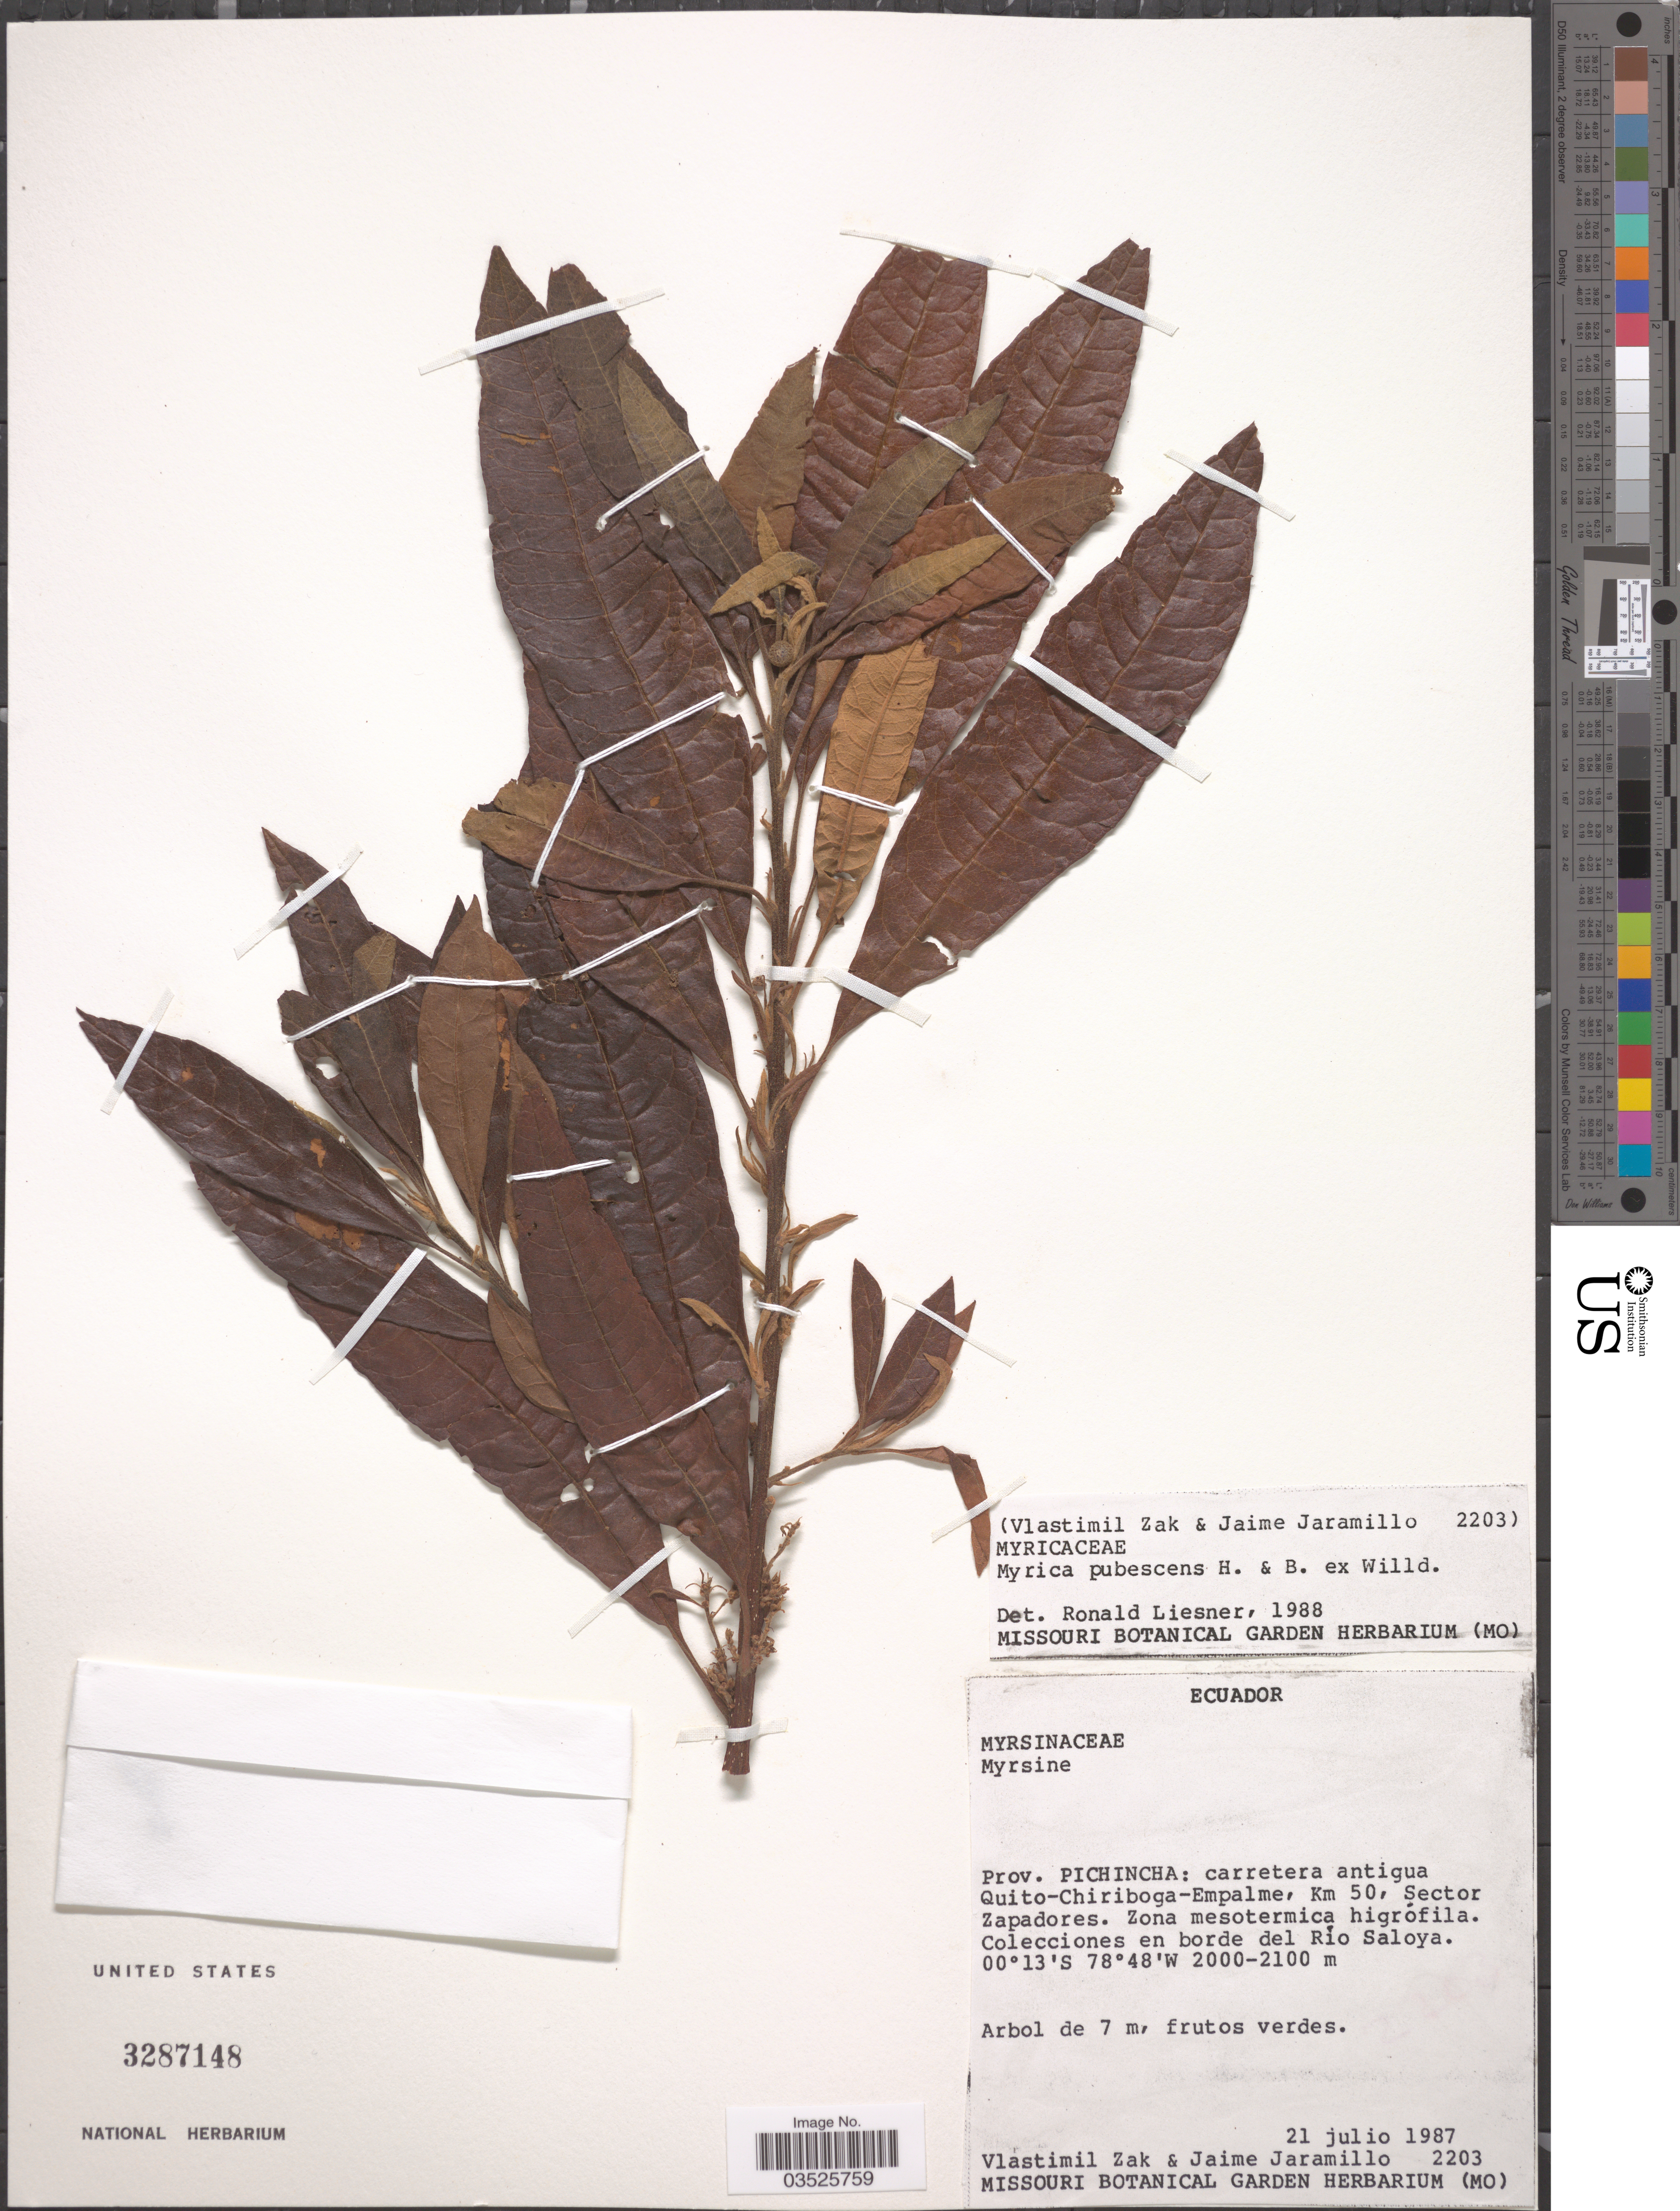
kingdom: Plantae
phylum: Tracheophyta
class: Magnoliopsida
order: Fagales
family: Myricaceae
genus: Morella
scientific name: Morella pubescens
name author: (Humb. & Bonpl. ex Willd.) Wilbur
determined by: Strong, M. T., (US), Smithsonian Institution - National Museum of Natural History (UNITED STATES)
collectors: V. Zak & J. Jaramillo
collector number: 2203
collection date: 1987-07-21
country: Ecuador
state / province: Pichincha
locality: Carretera antigua Quito-Chiriboga-Empalme, Km 50, Sector Zapadores. Zona mesotermica higrófila. Colecciones en borde del Río Saloya.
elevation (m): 2000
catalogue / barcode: US 3287148